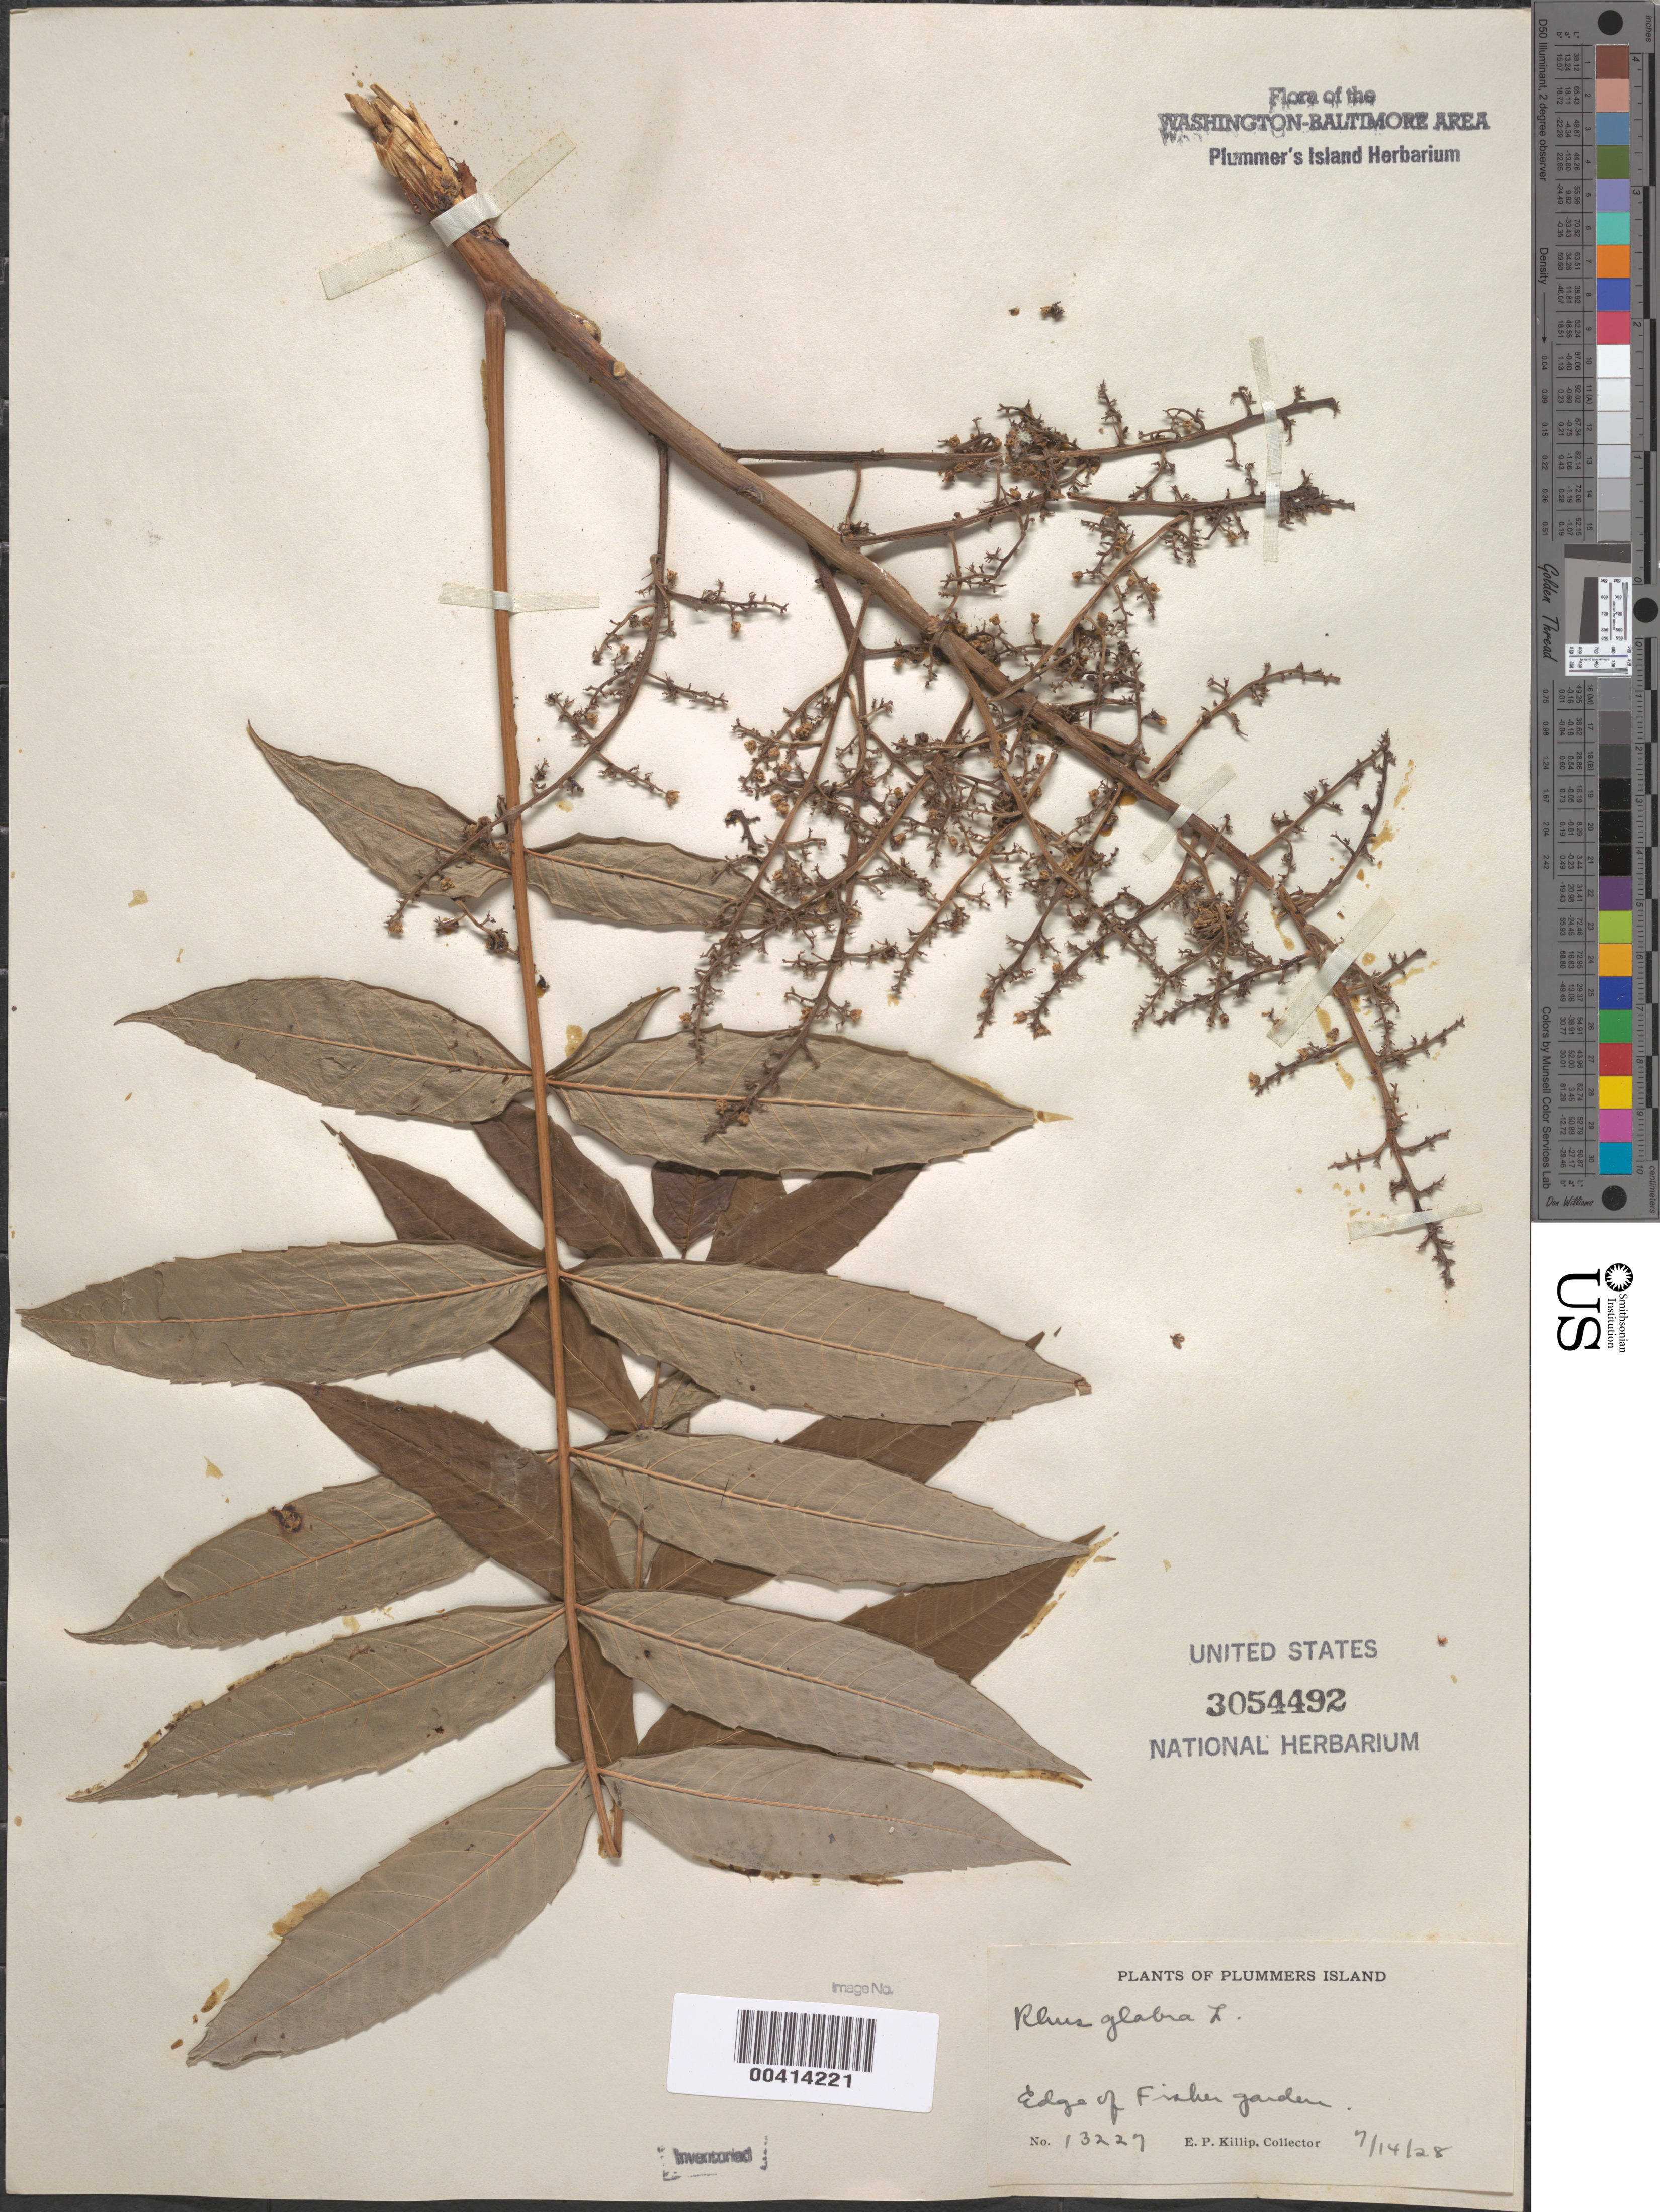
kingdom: Plantae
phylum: Tracheophyta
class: Magnoliopsida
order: Sapindales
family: Anacardiaceae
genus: Rhus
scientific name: Rhus glabra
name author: L.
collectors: E. P. Killip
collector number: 13227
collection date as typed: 14 Jul 1928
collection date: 1928-07-14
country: United States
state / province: Maryland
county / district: Montgomery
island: Plummers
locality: Plummer's Island; edge of Fishers garden C. & O. Canal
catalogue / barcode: US 3054492